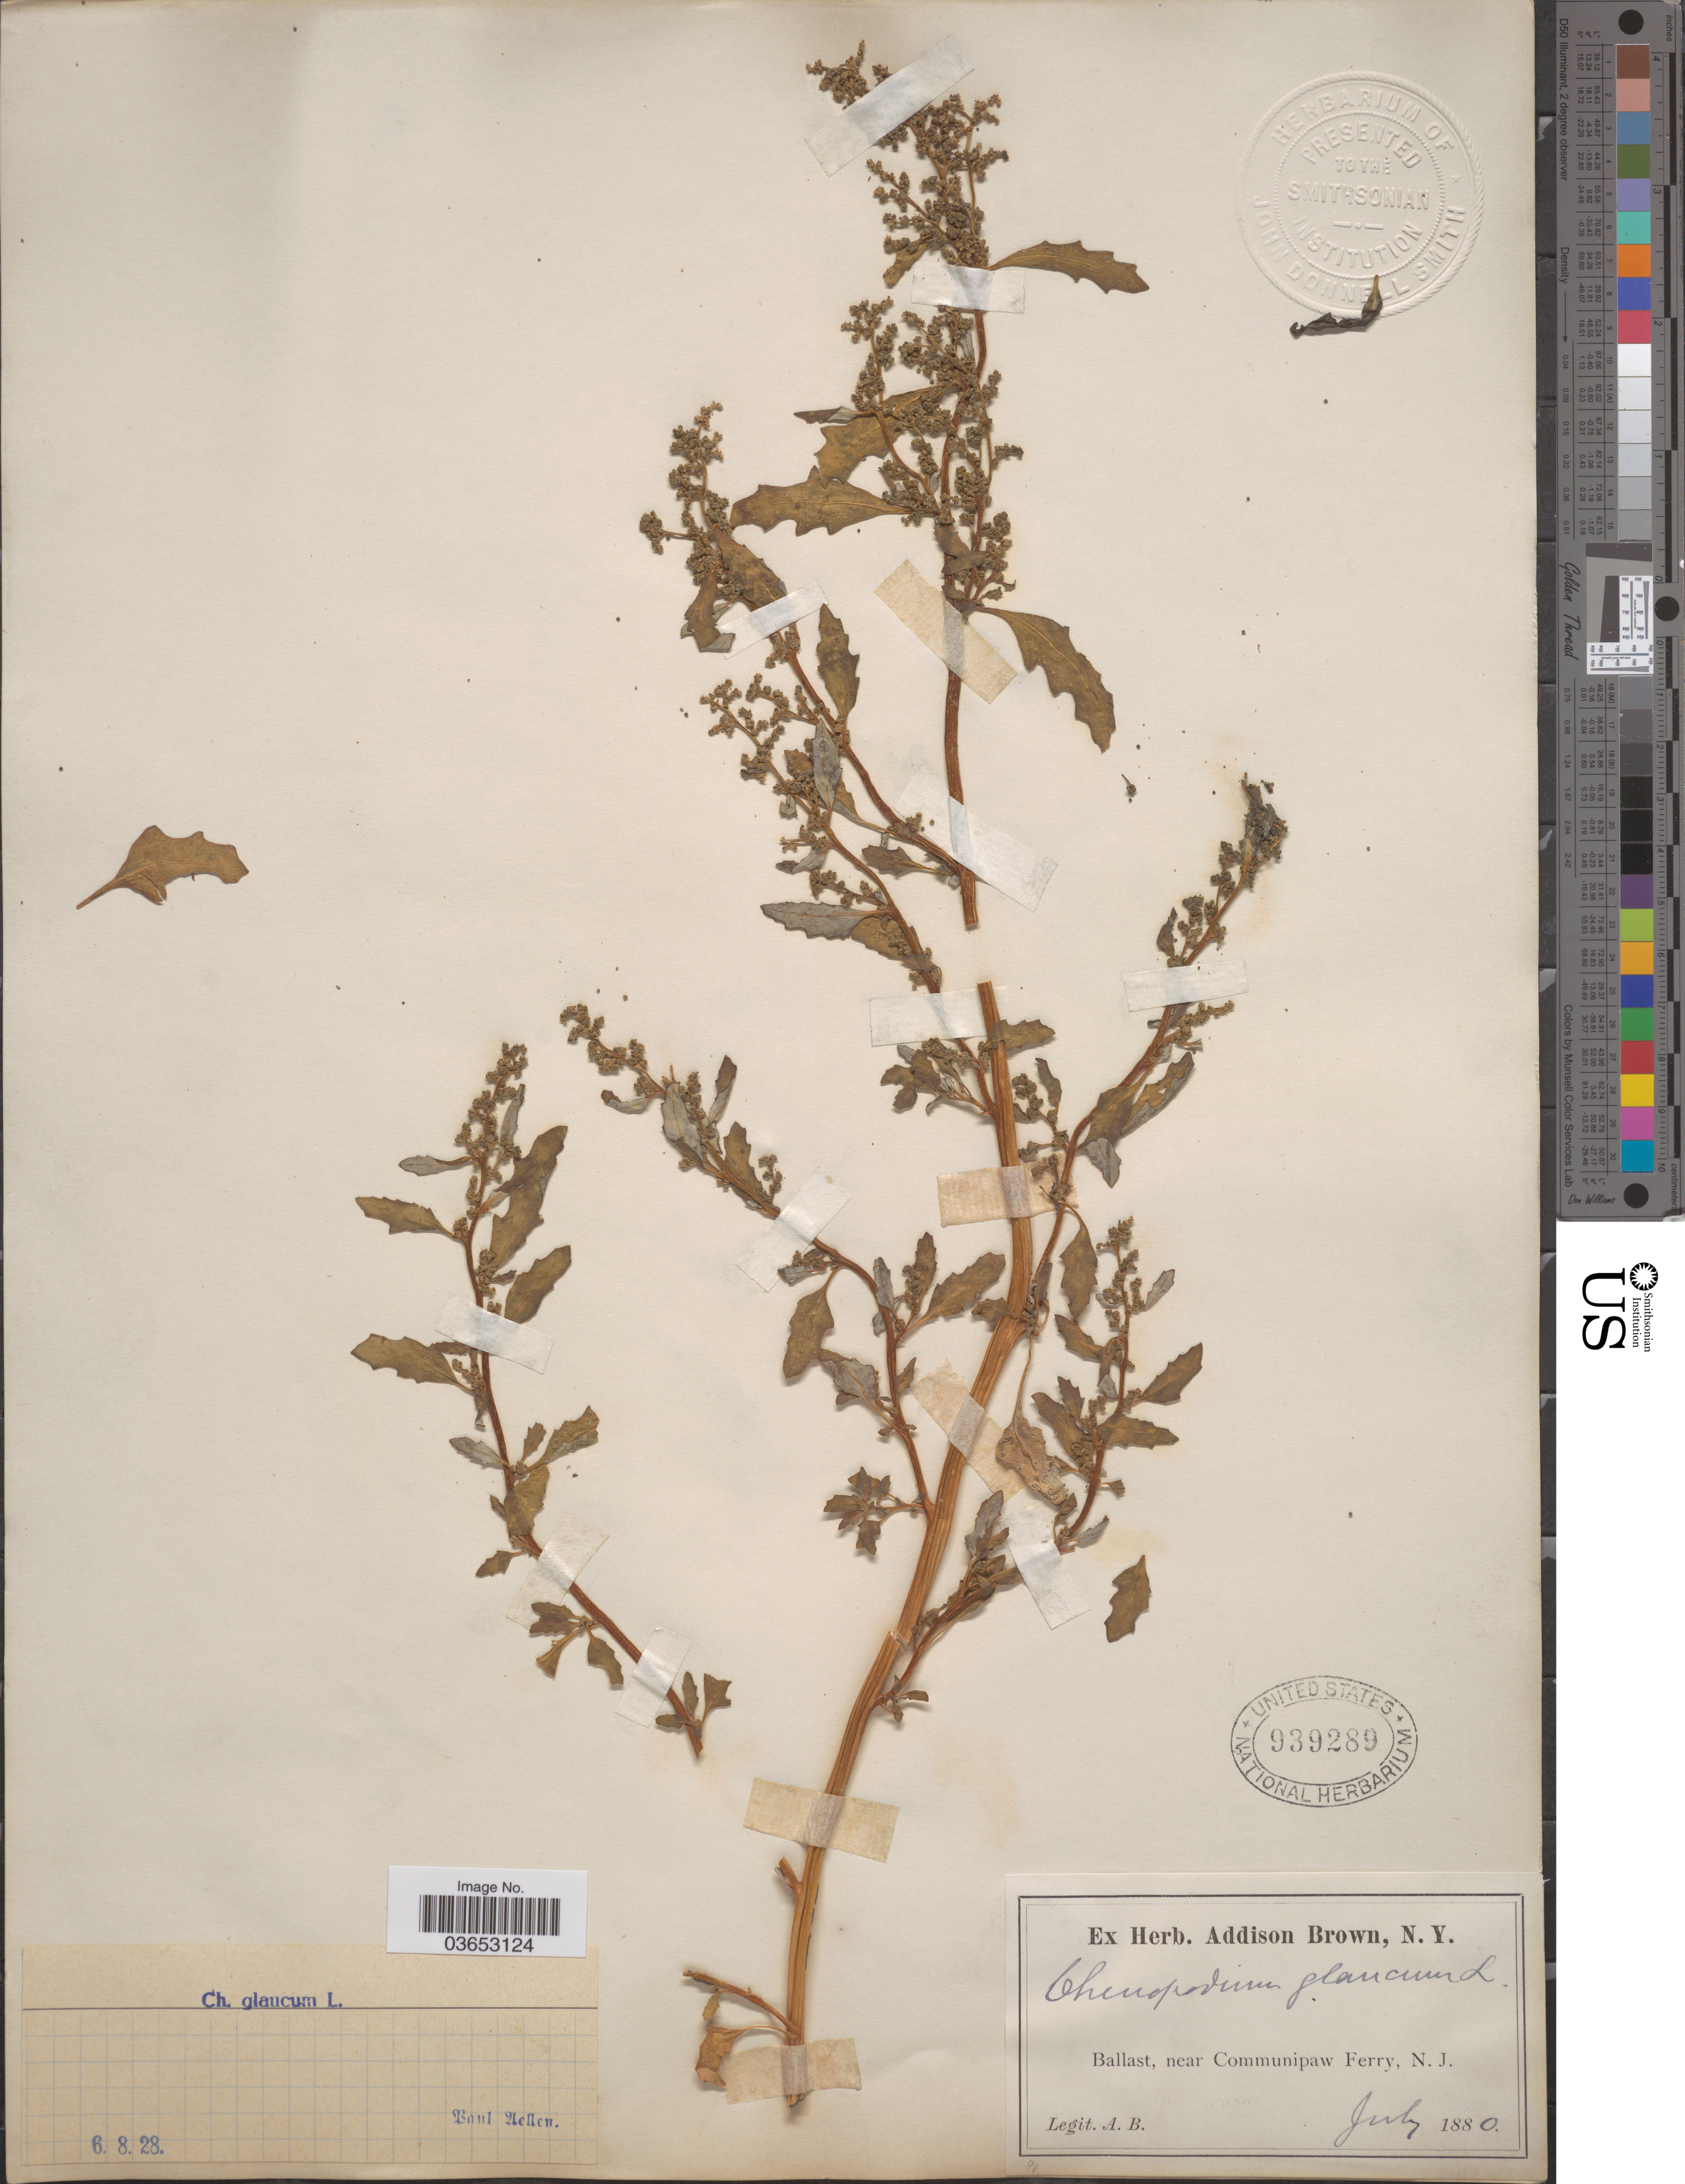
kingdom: Plantae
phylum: Tracheophyta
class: Magnoliopsida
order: Caryophyllales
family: Amaranthaceae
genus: Chenopodium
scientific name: Chenopodium glaucum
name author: L.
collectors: A. Brown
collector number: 97*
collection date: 1880-07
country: United States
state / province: New Jersey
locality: Ballast, near Communipaw Ferry.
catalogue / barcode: US 939289